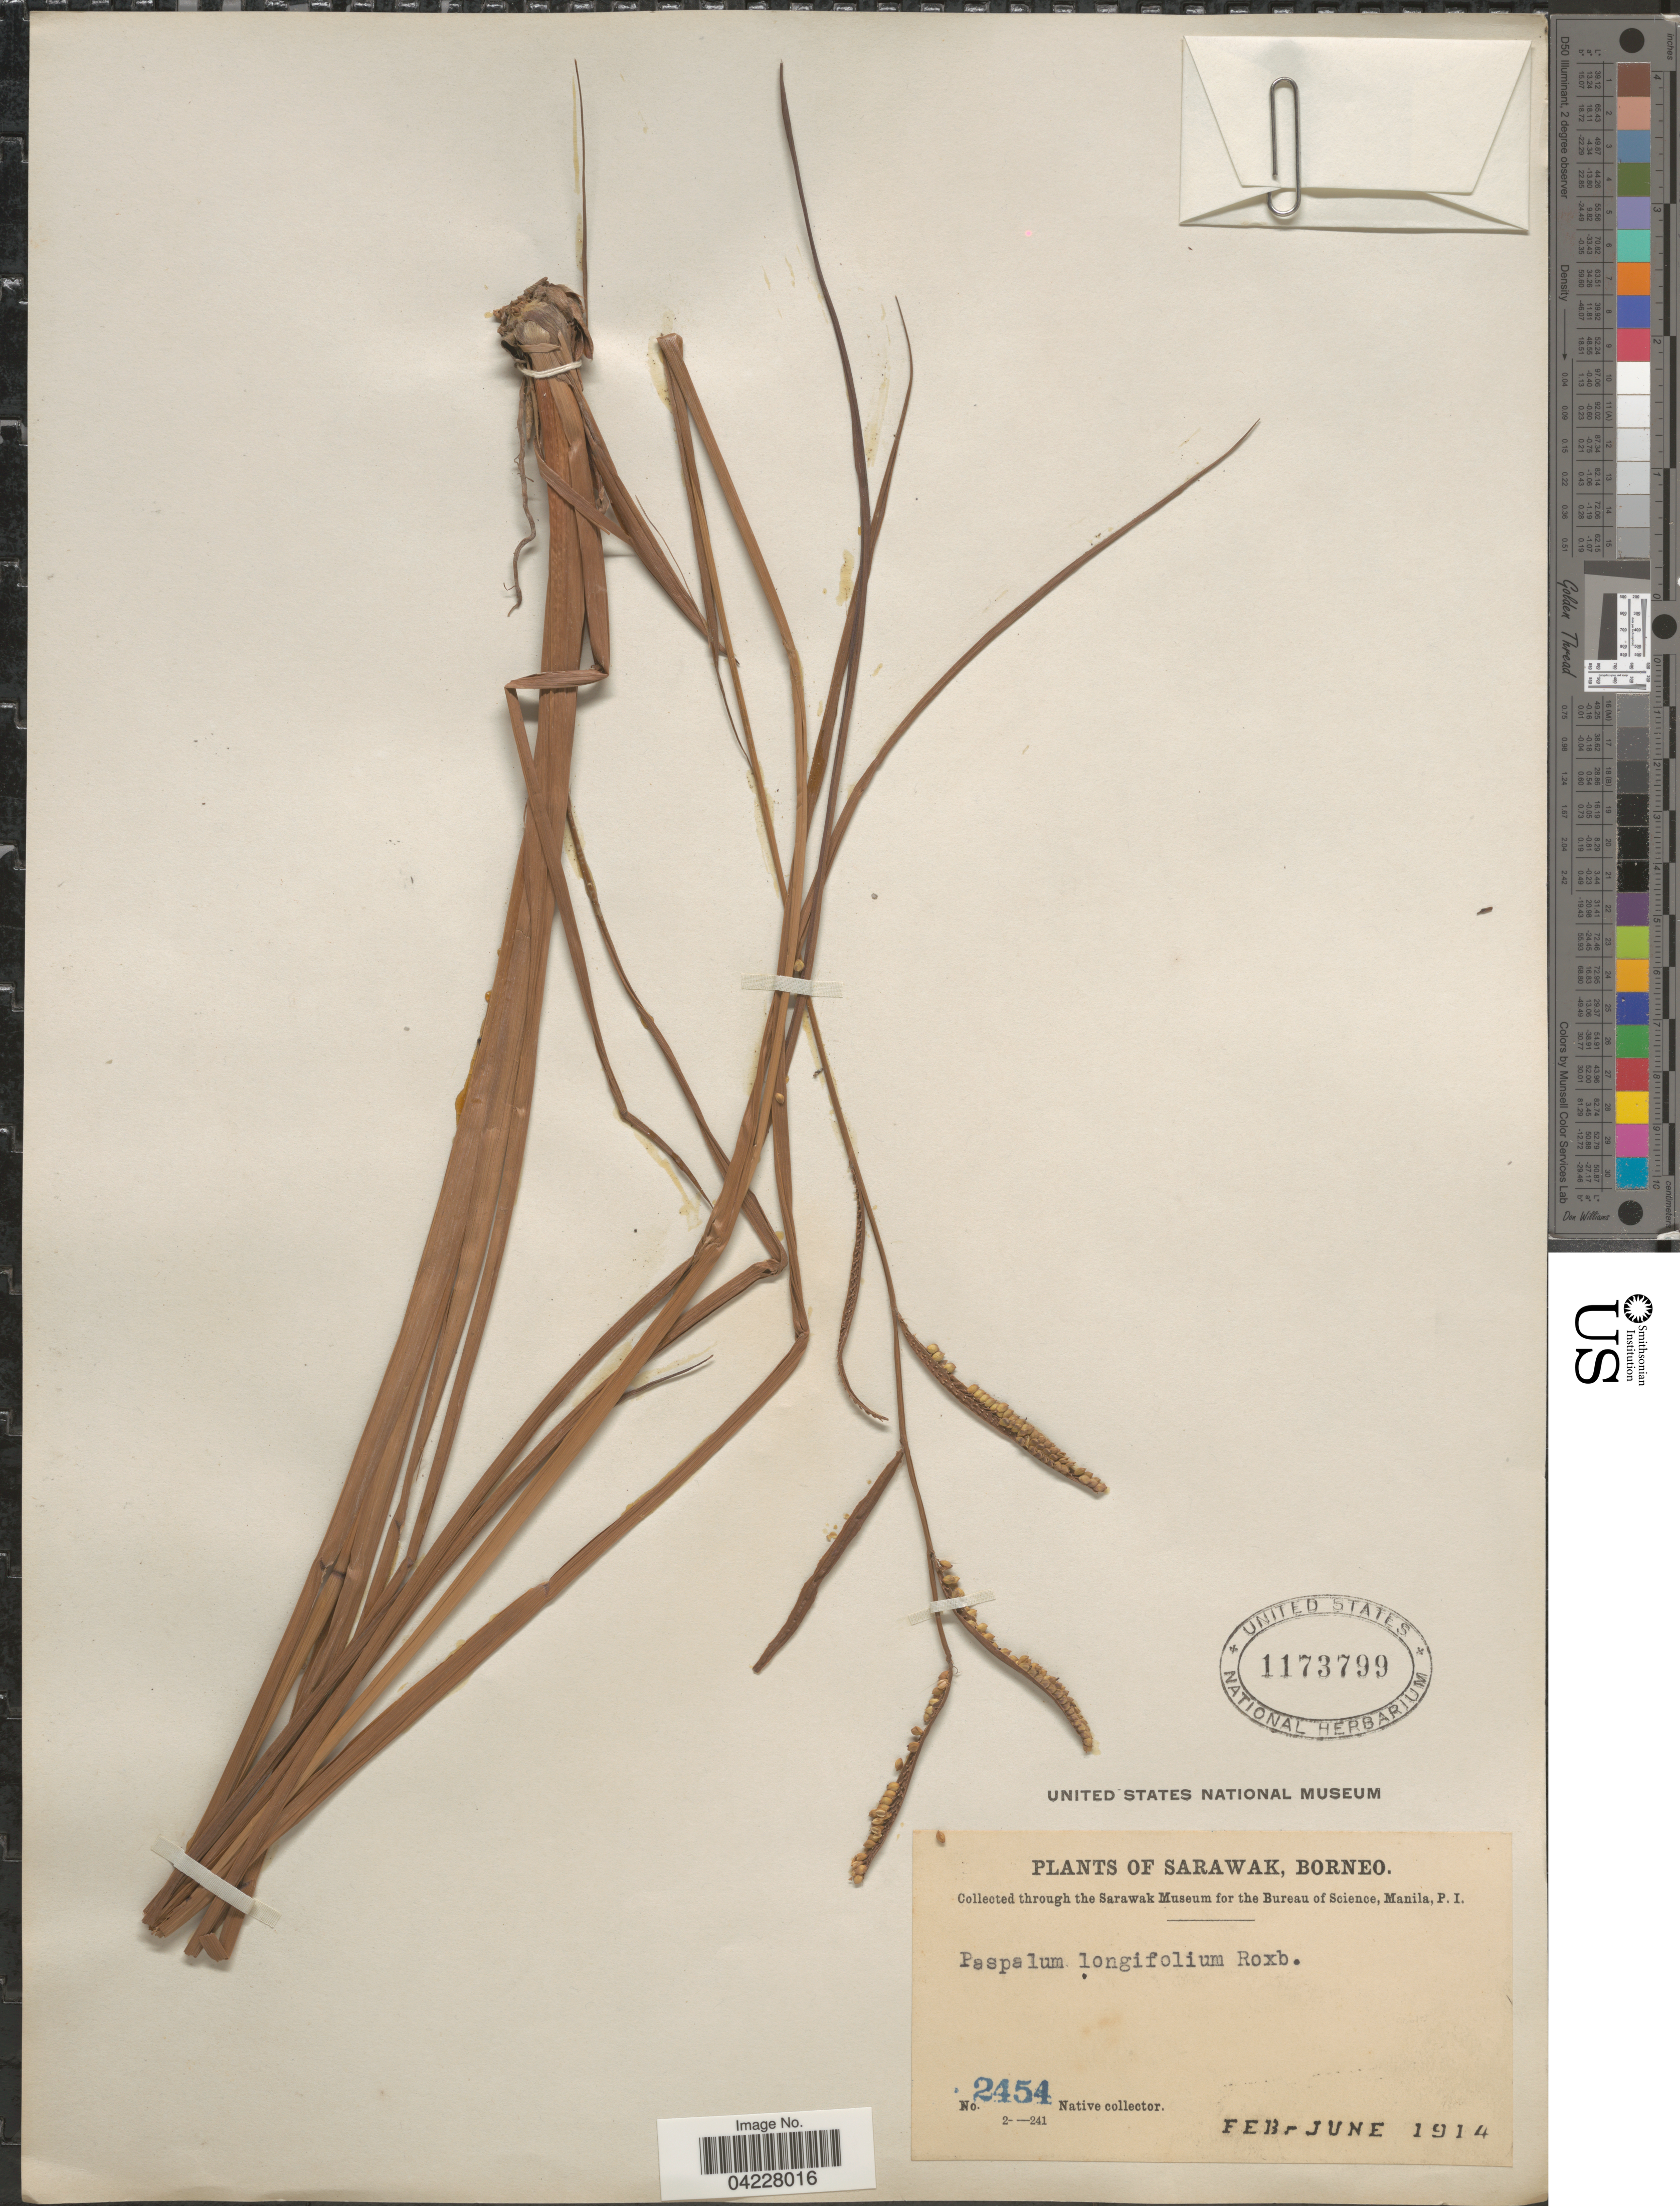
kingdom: Plantae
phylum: Tracheophyta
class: Liliopsida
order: Poales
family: Poaceae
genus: Paspalum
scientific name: Paspalum longifolium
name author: Roxb.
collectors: Native collector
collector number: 2454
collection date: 1914-02/1914-06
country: Malaysia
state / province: Sarawak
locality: Borneo.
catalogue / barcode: US 1173799